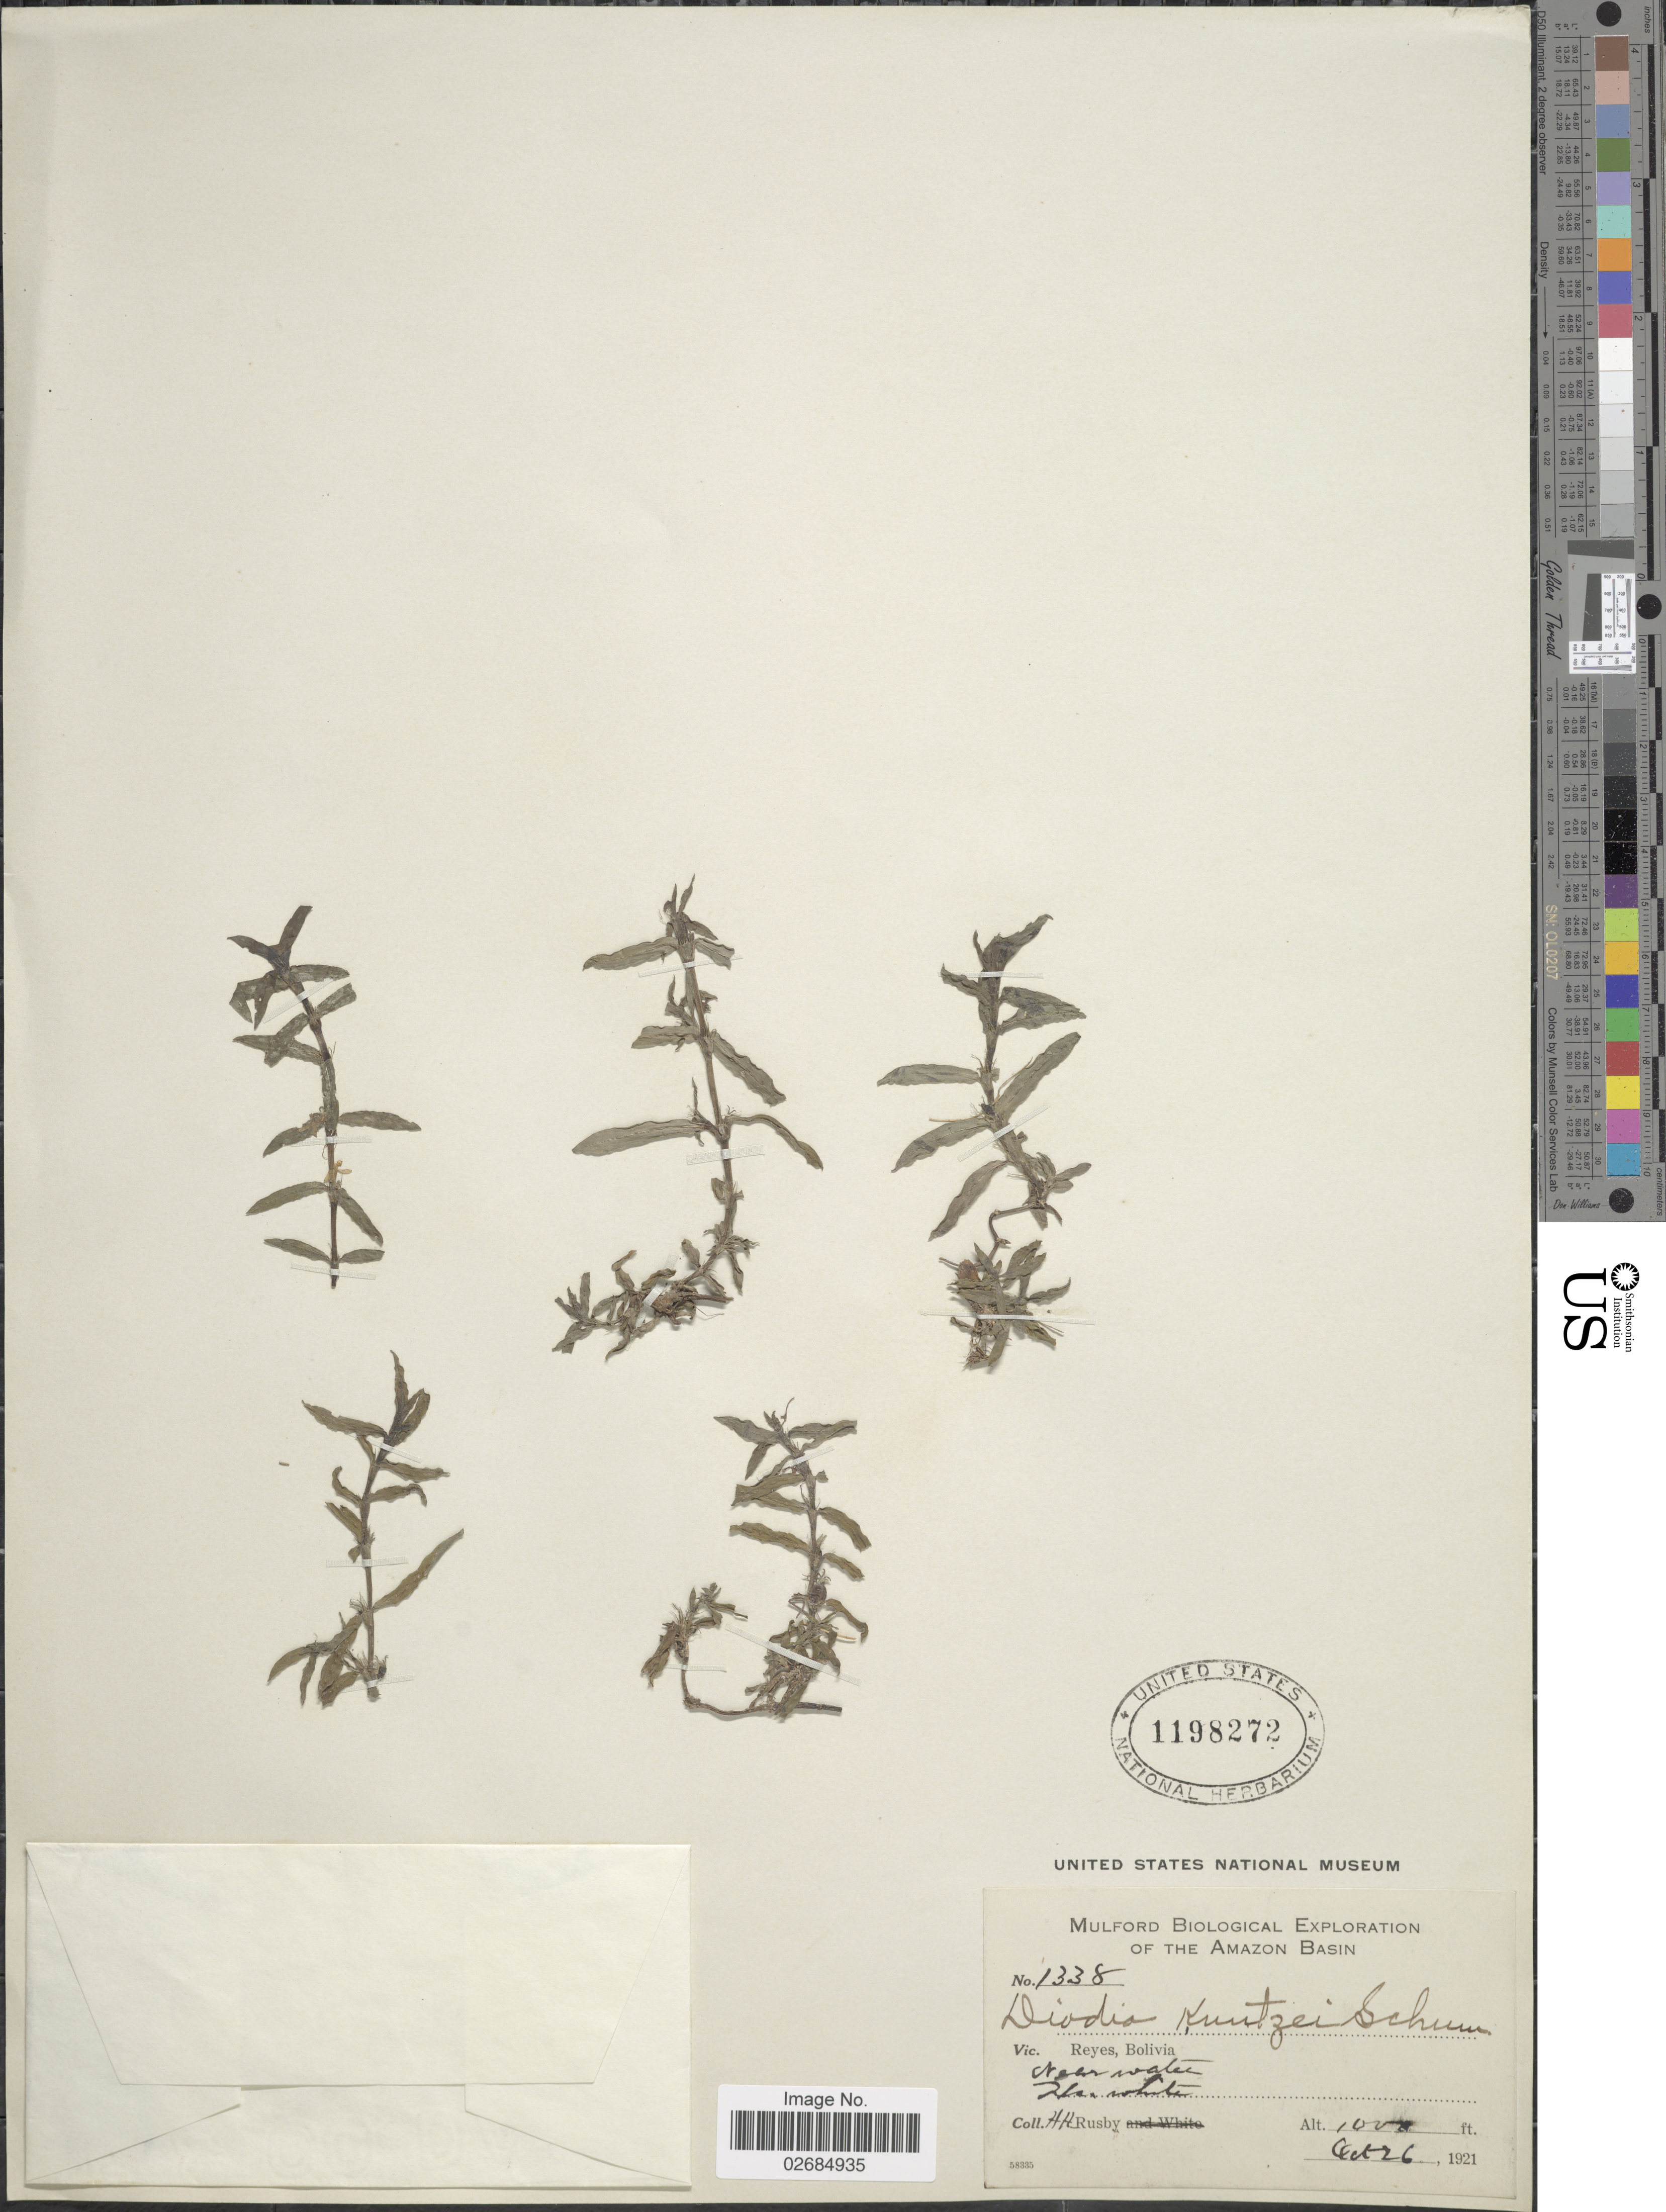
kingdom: Plantae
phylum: Tracheophyta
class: Magnoliopsida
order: Gentianales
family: Rubiaceae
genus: Diodia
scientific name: Diodia kuntzei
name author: K. Schum.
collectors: H. H. Rusby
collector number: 1338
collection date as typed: Oct. 26, 1921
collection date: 1921-10-26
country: Bolivia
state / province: Beni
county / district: José Ballivián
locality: Reyes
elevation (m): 305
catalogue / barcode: US 1198272